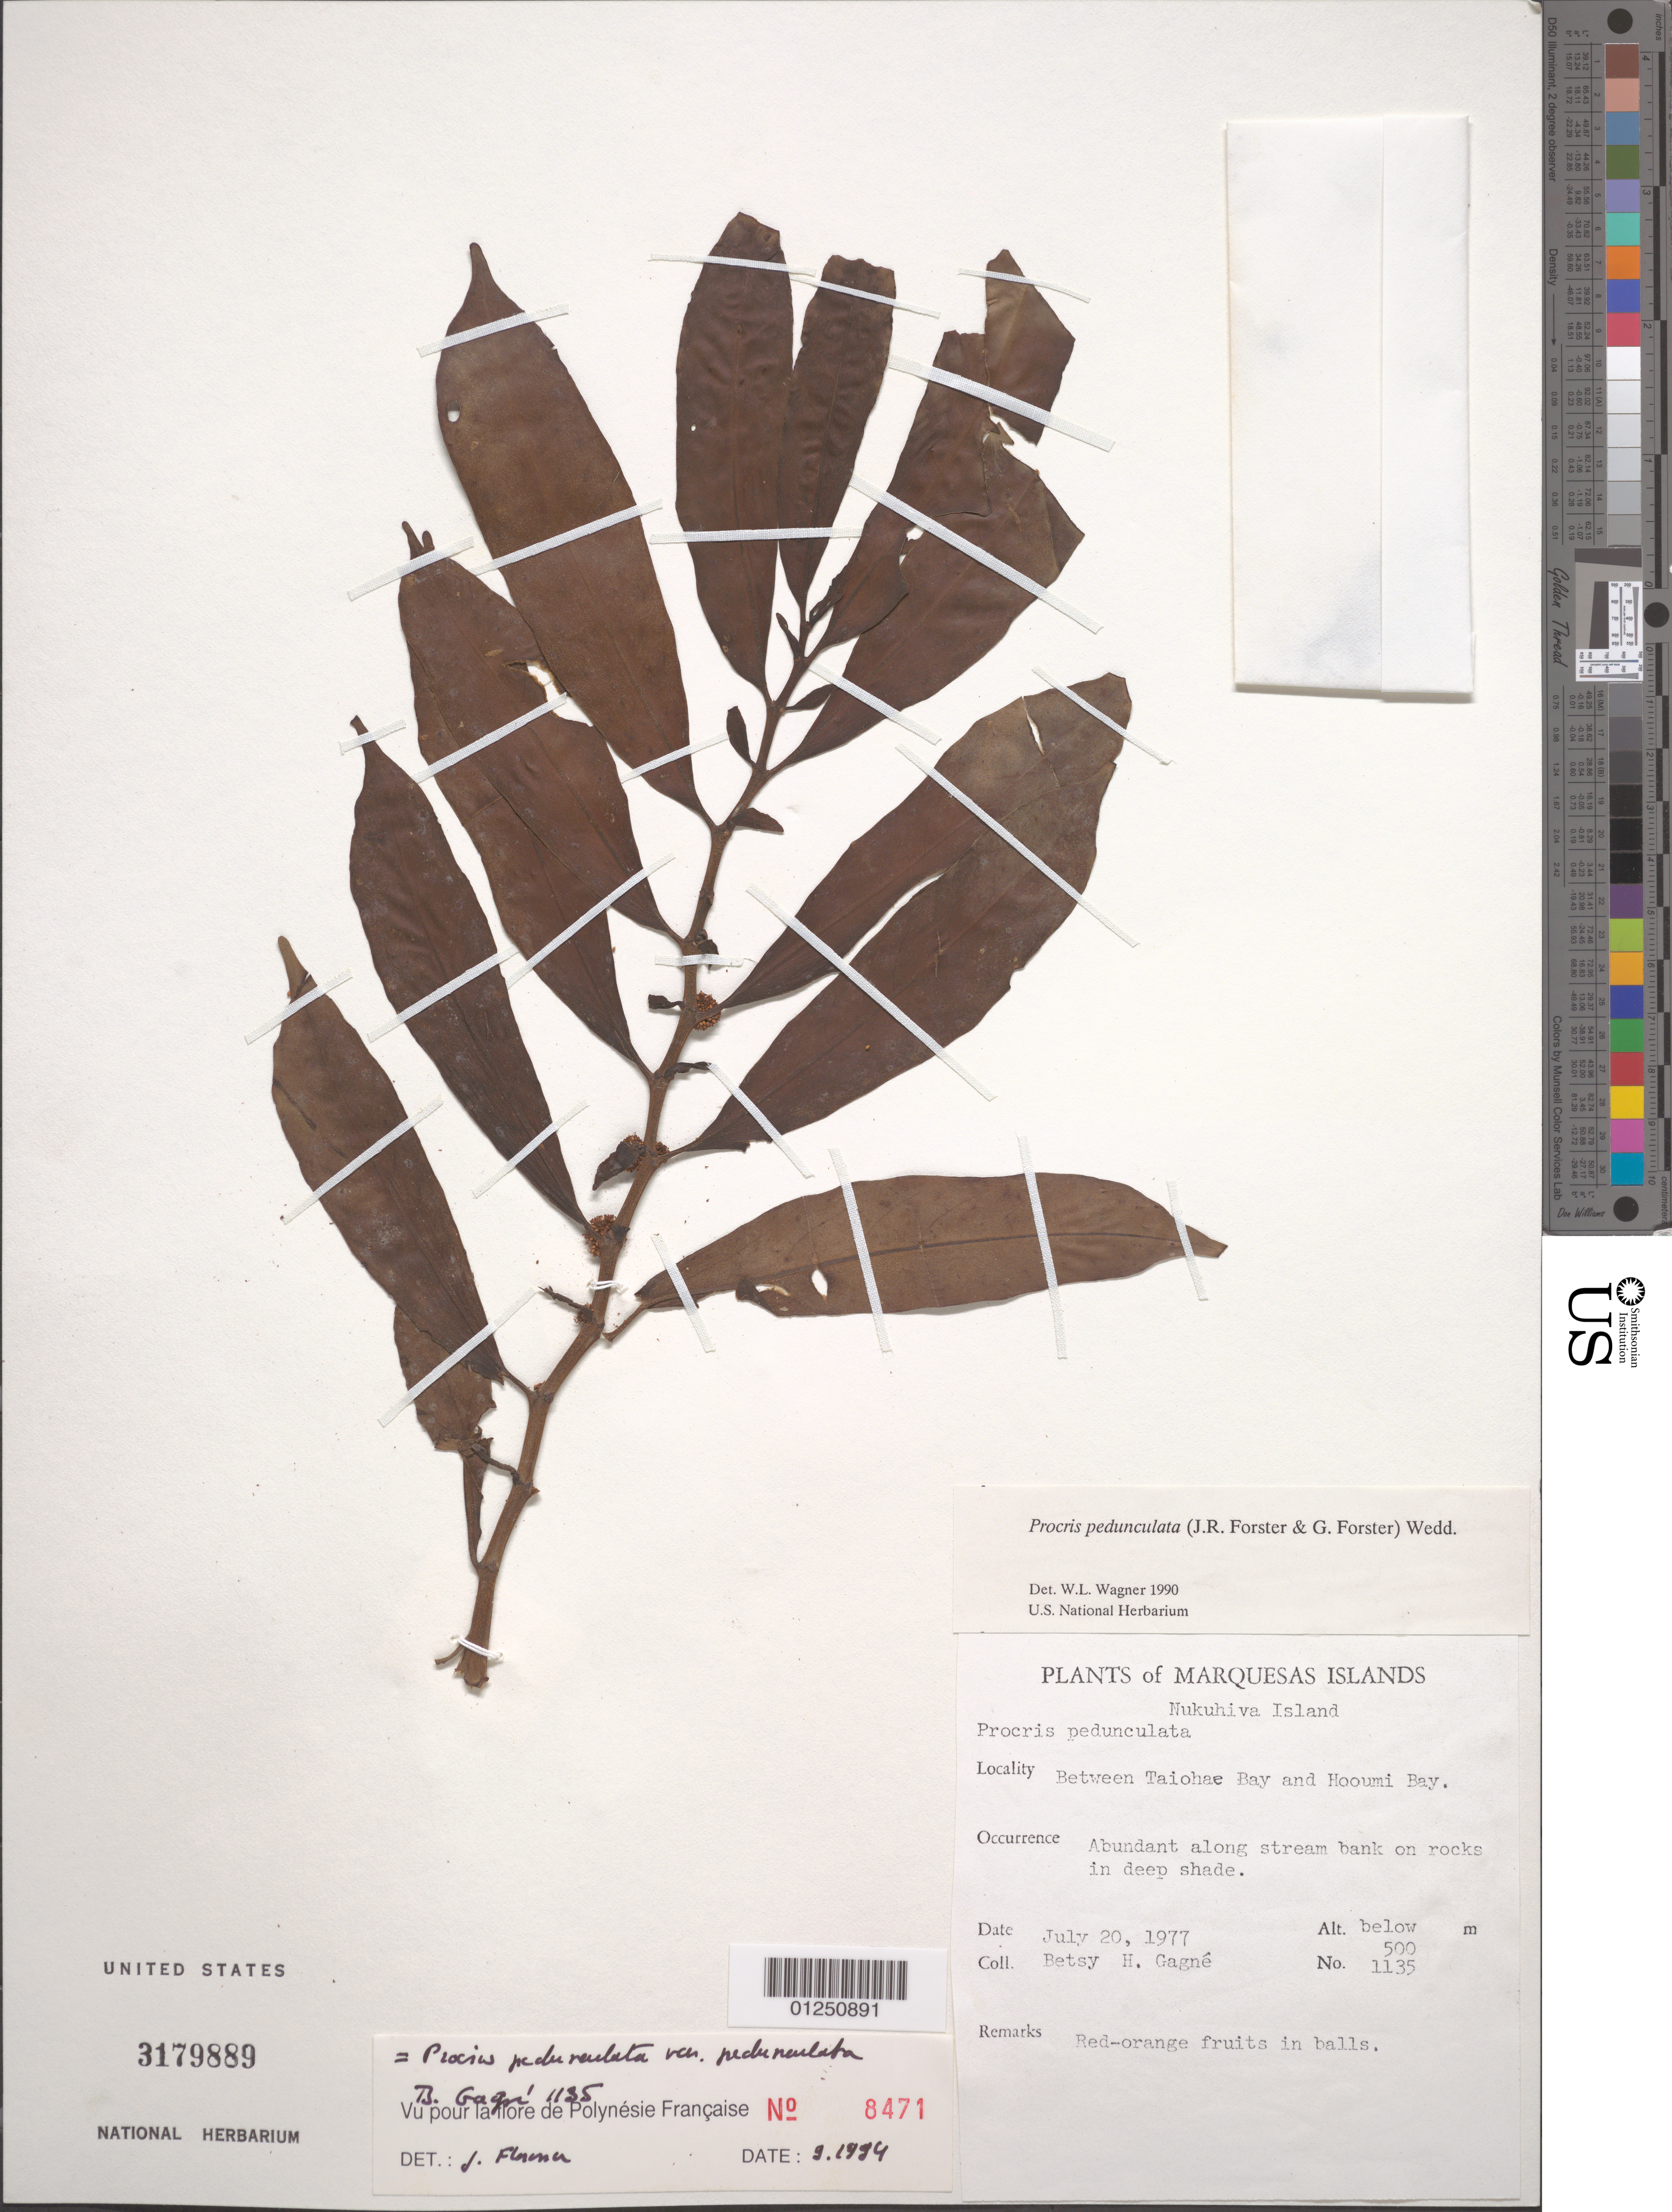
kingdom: Plantae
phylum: Tracheophyta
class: Magnoliopsida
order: Rosales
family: Urticaceae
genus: Procris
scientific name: Procris pedunculata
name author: (J.R. Forst. & G. Forst.) Wedd.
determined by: Wagner, W. L., (BOT), Smithsonian Institution - National Museum of Natural History (UNITED STATES)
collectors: B. H. Gagné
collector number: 1135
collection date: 1977-07-20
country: French Polynesia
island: Nuku Hiva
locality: between Taiohae Bay and Hooumi Bay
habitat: Abundant along deeply shaded stream bank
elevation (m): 500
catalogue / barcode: US 3179889